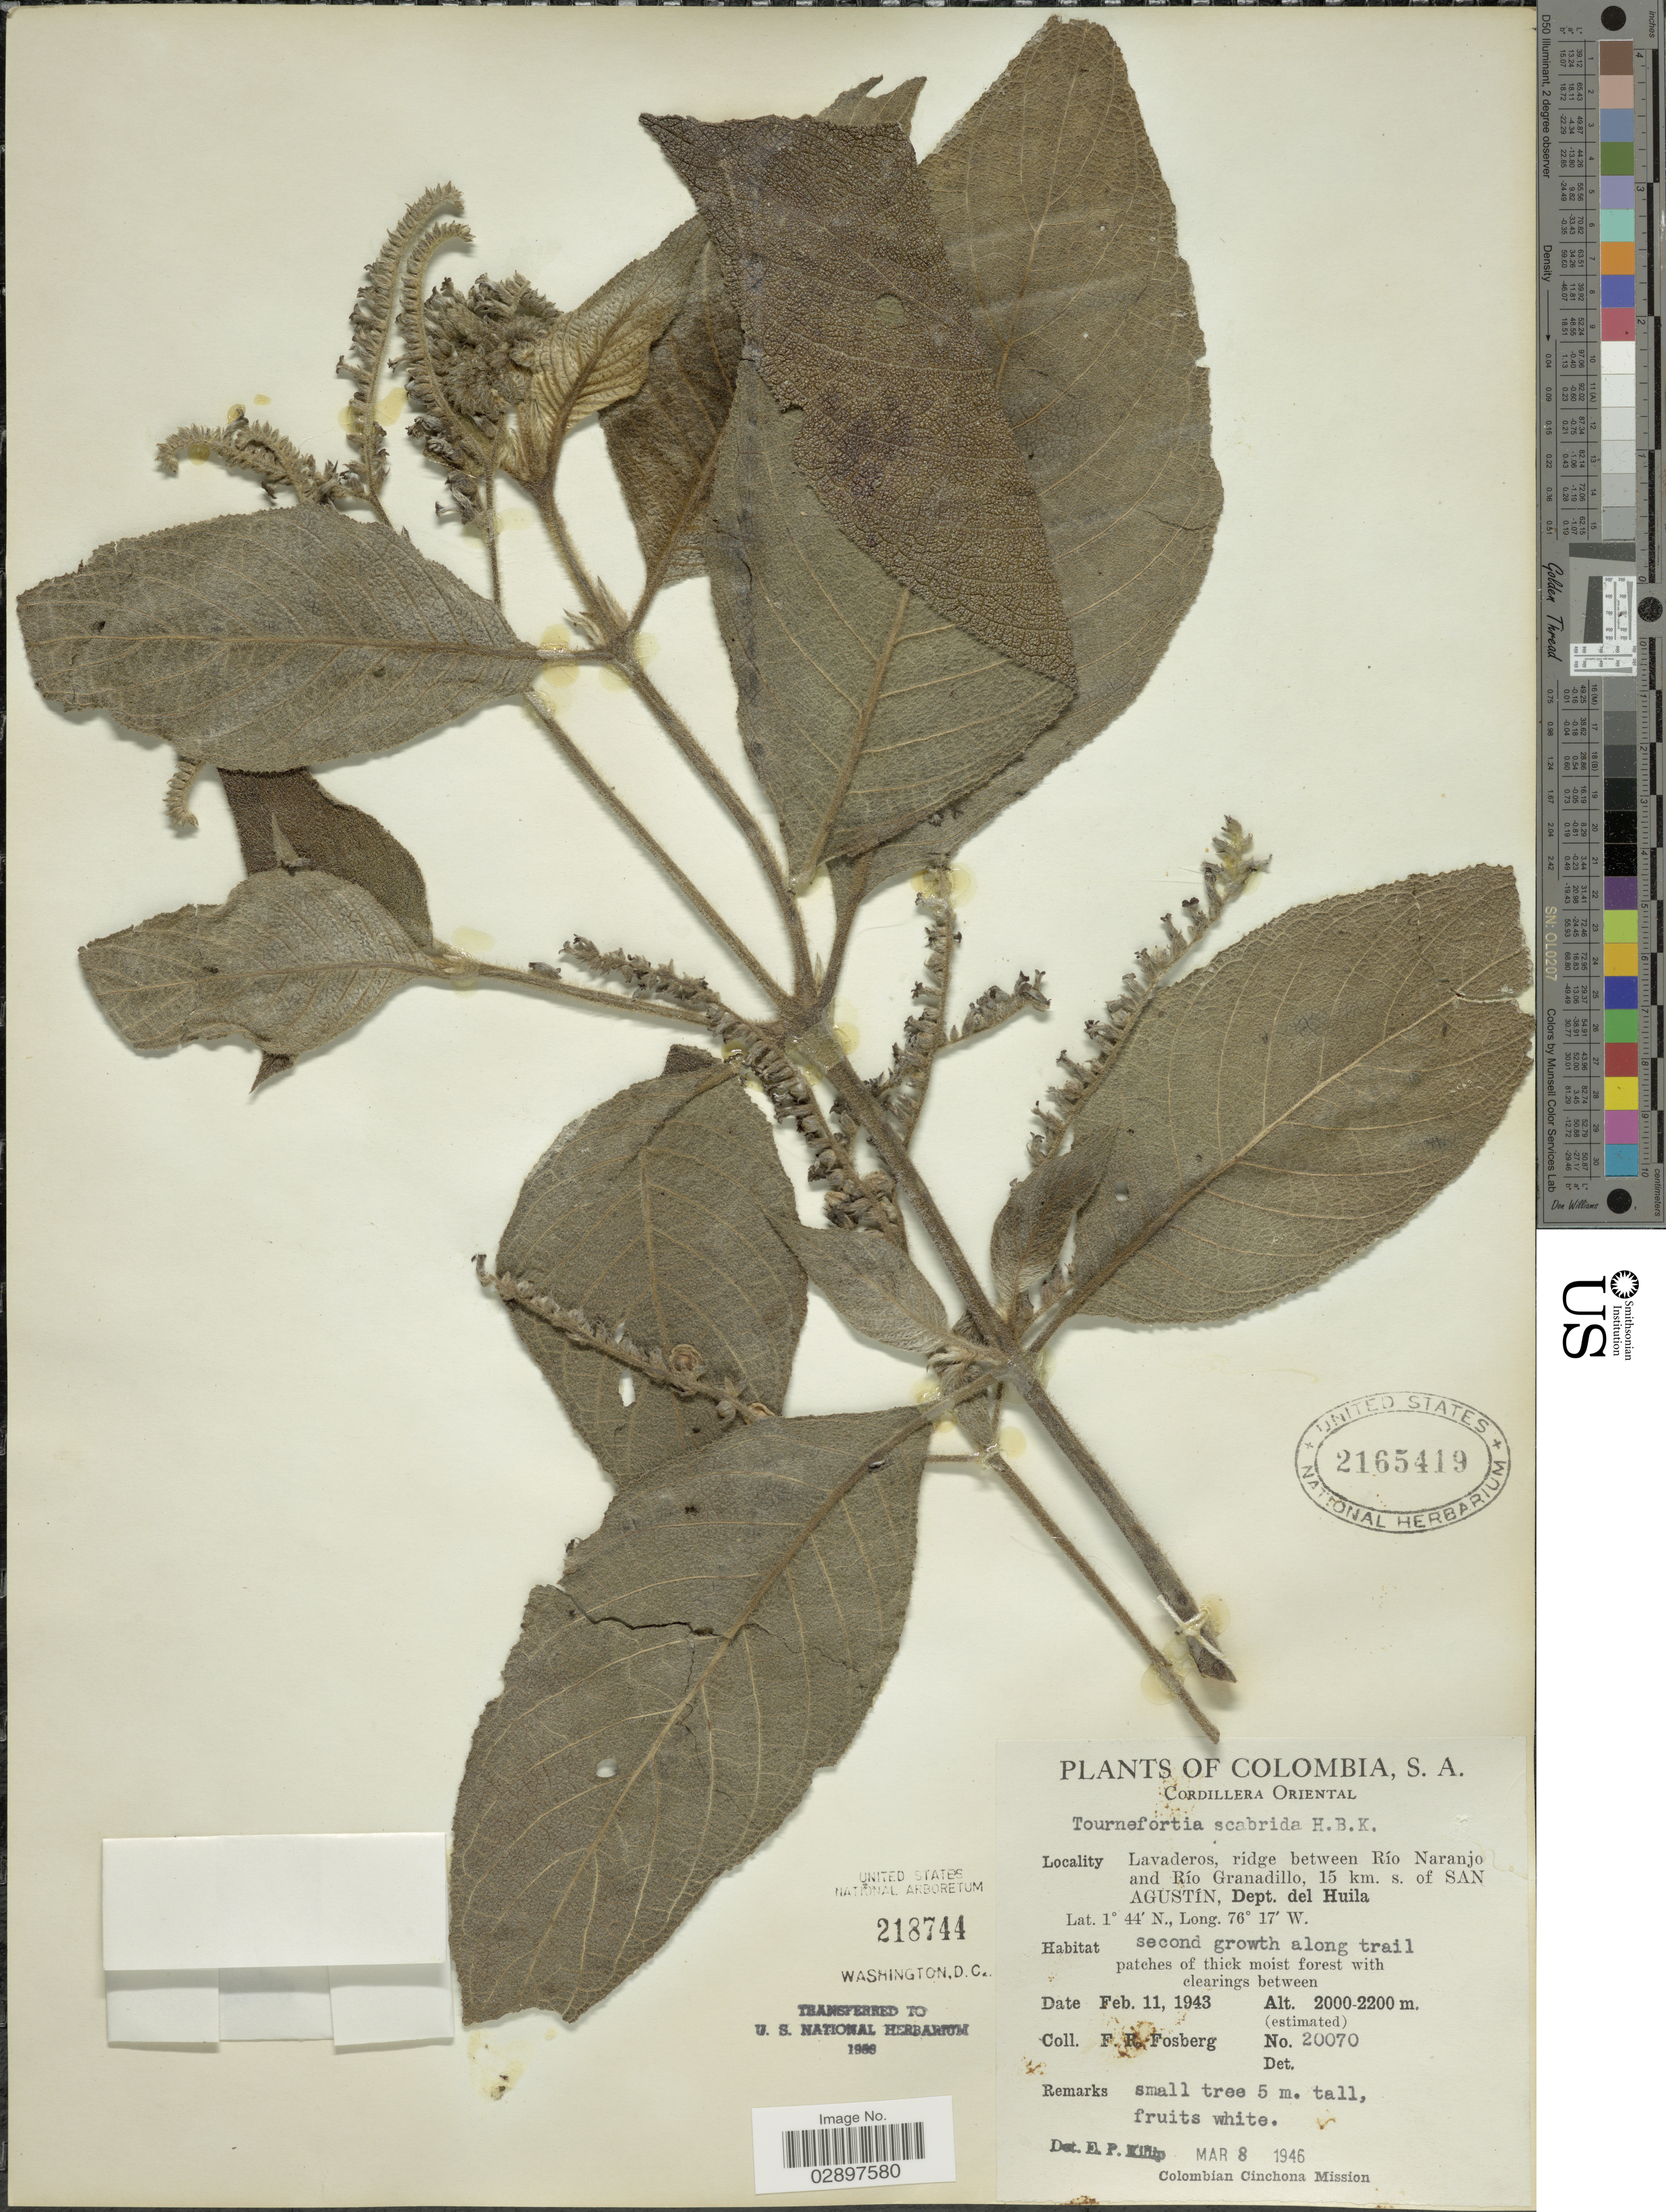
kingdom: Plantae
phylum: Tracheophyta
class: Magnoliopsida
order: Boraginales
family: Heliotropiaceae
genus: Tournefortia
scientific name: Tournefortia scabrida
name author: Kunth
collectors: F. R. Fosberg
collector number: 20070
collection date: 1943-02-11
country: Colombia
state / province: Huila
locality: Cordillera Oriental. Lavaderos, ridge between Río Naranjo and Río Granadillo, 15 km. s. of San Agustín, Dept. del Huila.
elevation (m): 2000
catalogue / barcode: US 2165419